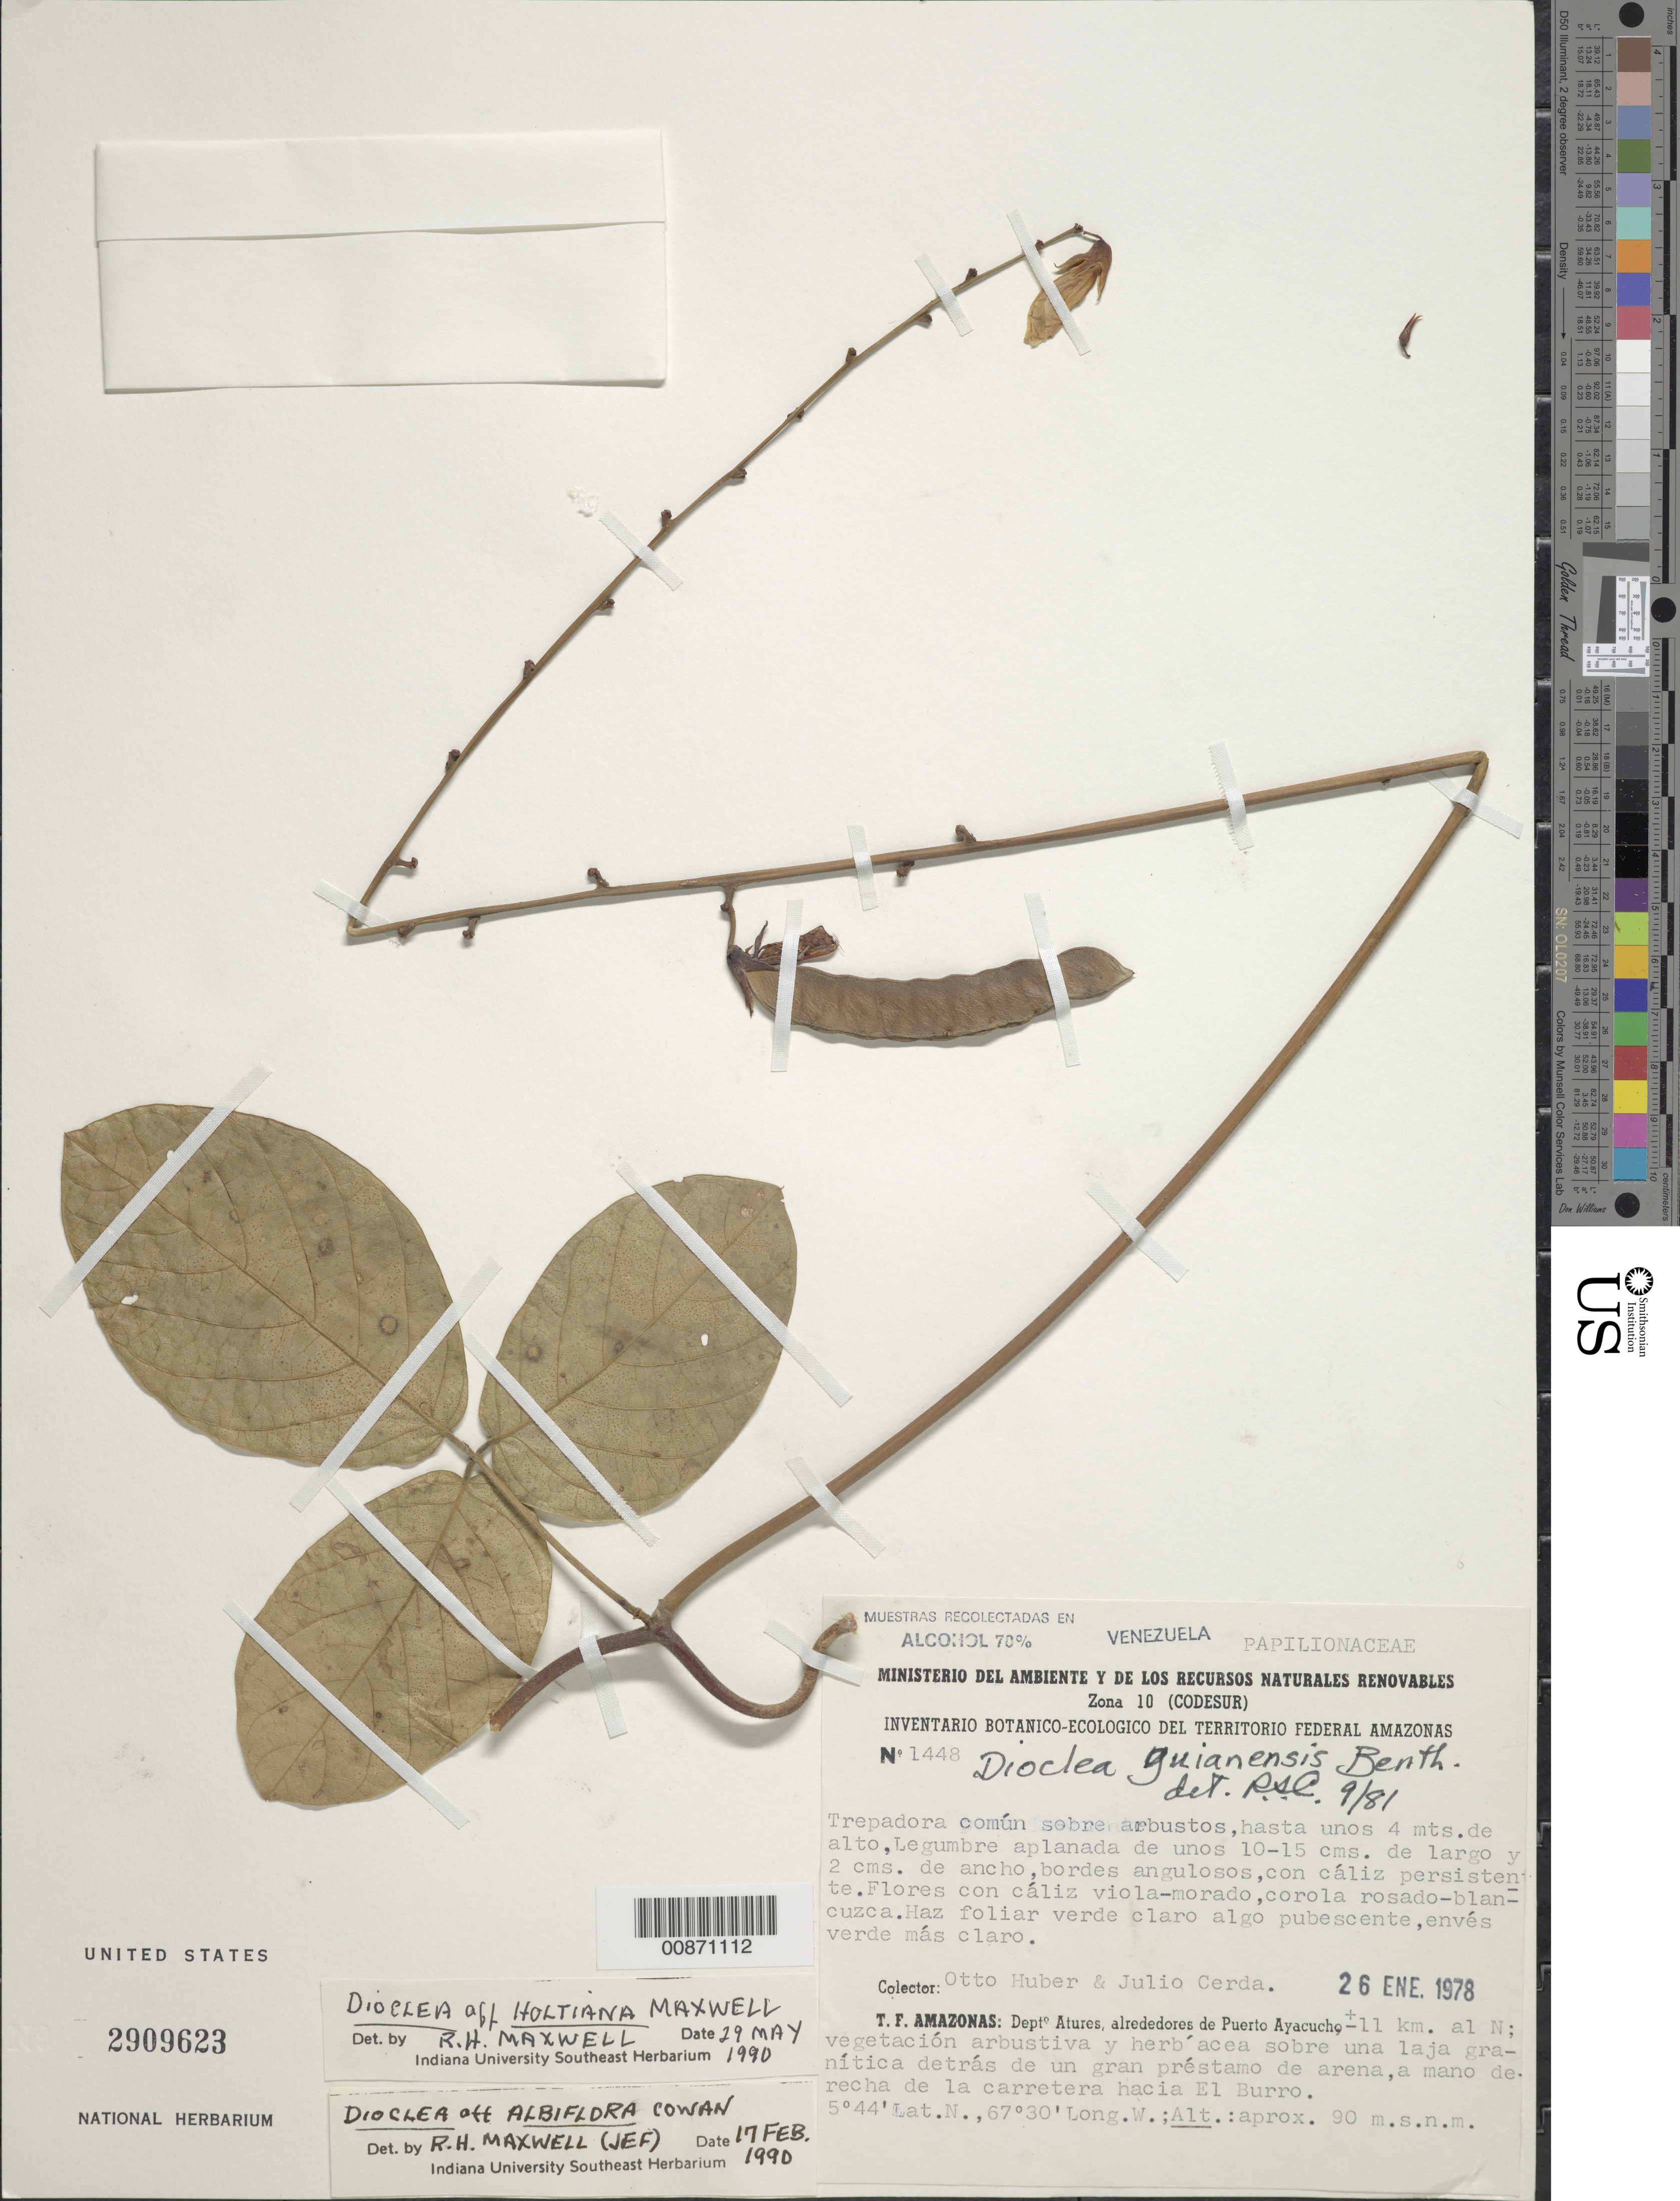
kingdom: Plantae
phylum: Tracheophyta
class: Magnoliopsida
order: Fabales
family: Fabaceae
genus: Dioclea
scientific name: Dioclea holtiana Pittier, nom. inval.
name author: Pittier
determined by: Maxwell, R. H., (JEF), Indiana University Southeast (UNITED STATES)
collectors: O. Huber & J. Cerda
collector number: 1448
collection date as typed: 26-Jan-78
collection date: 1978-01-26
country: Venezuela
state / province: Amazonas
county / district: Atures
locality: Puerto Ayacucho, 11 km al N; carretera hacia El Burro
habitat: Arbustiva y herbacea sobre una laja grantica detras de un gran prestamo de arena; sobre arbustos, hasta unos 4m de alto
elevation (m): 90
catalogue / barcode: US 2909623